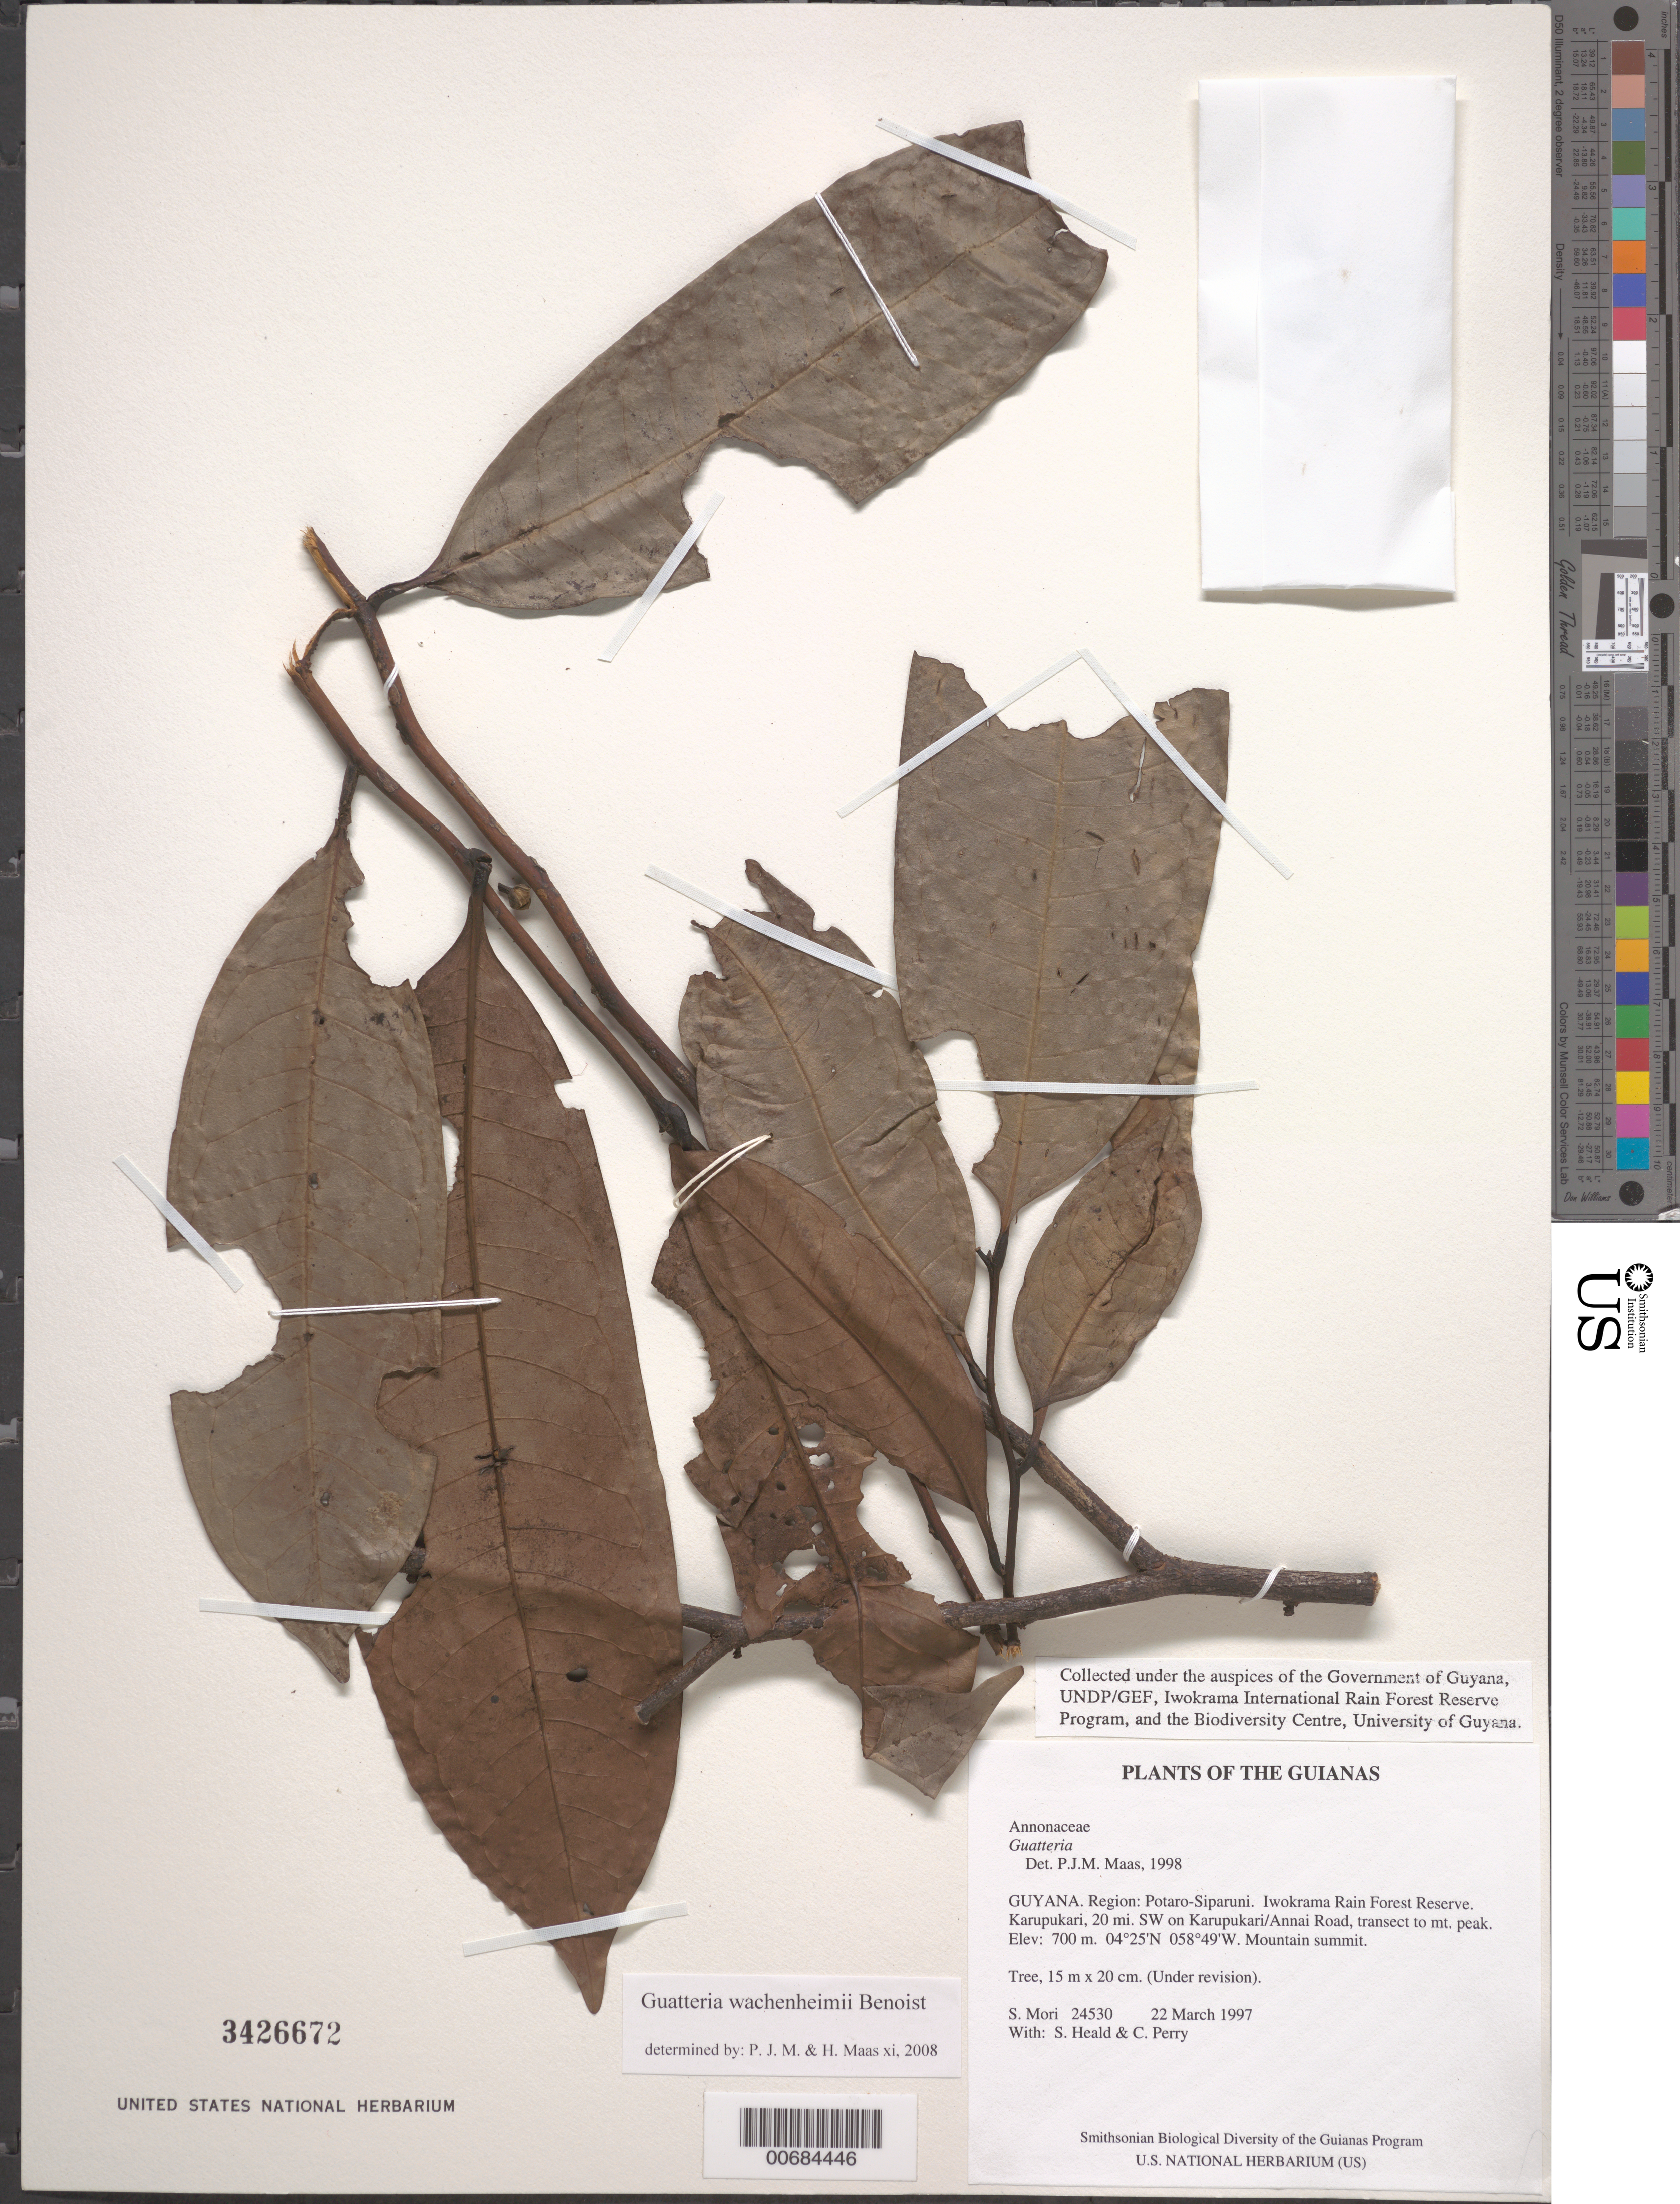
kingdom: Plantae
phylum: Tracheophyta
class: Magnoliopsida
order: Magnoliales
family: Annonaceae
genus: Guatteria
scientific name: Guatteria wachenheimii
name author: Benoist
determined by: Maas, Paul J.; Maas, H.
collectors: S. Mori, S. Heald & C. Perry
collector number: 24530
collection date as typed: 22 March 1997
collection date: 1997-03-22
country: Guyana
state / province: Potaro-Siparuni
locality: Iwokrama Rain Forest Reserve. Karupukari, 20 mi. SW on Karupukari/Annai Road, transect to mt. peak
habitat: Mountain summit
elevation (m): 700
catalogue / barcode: US 3426672